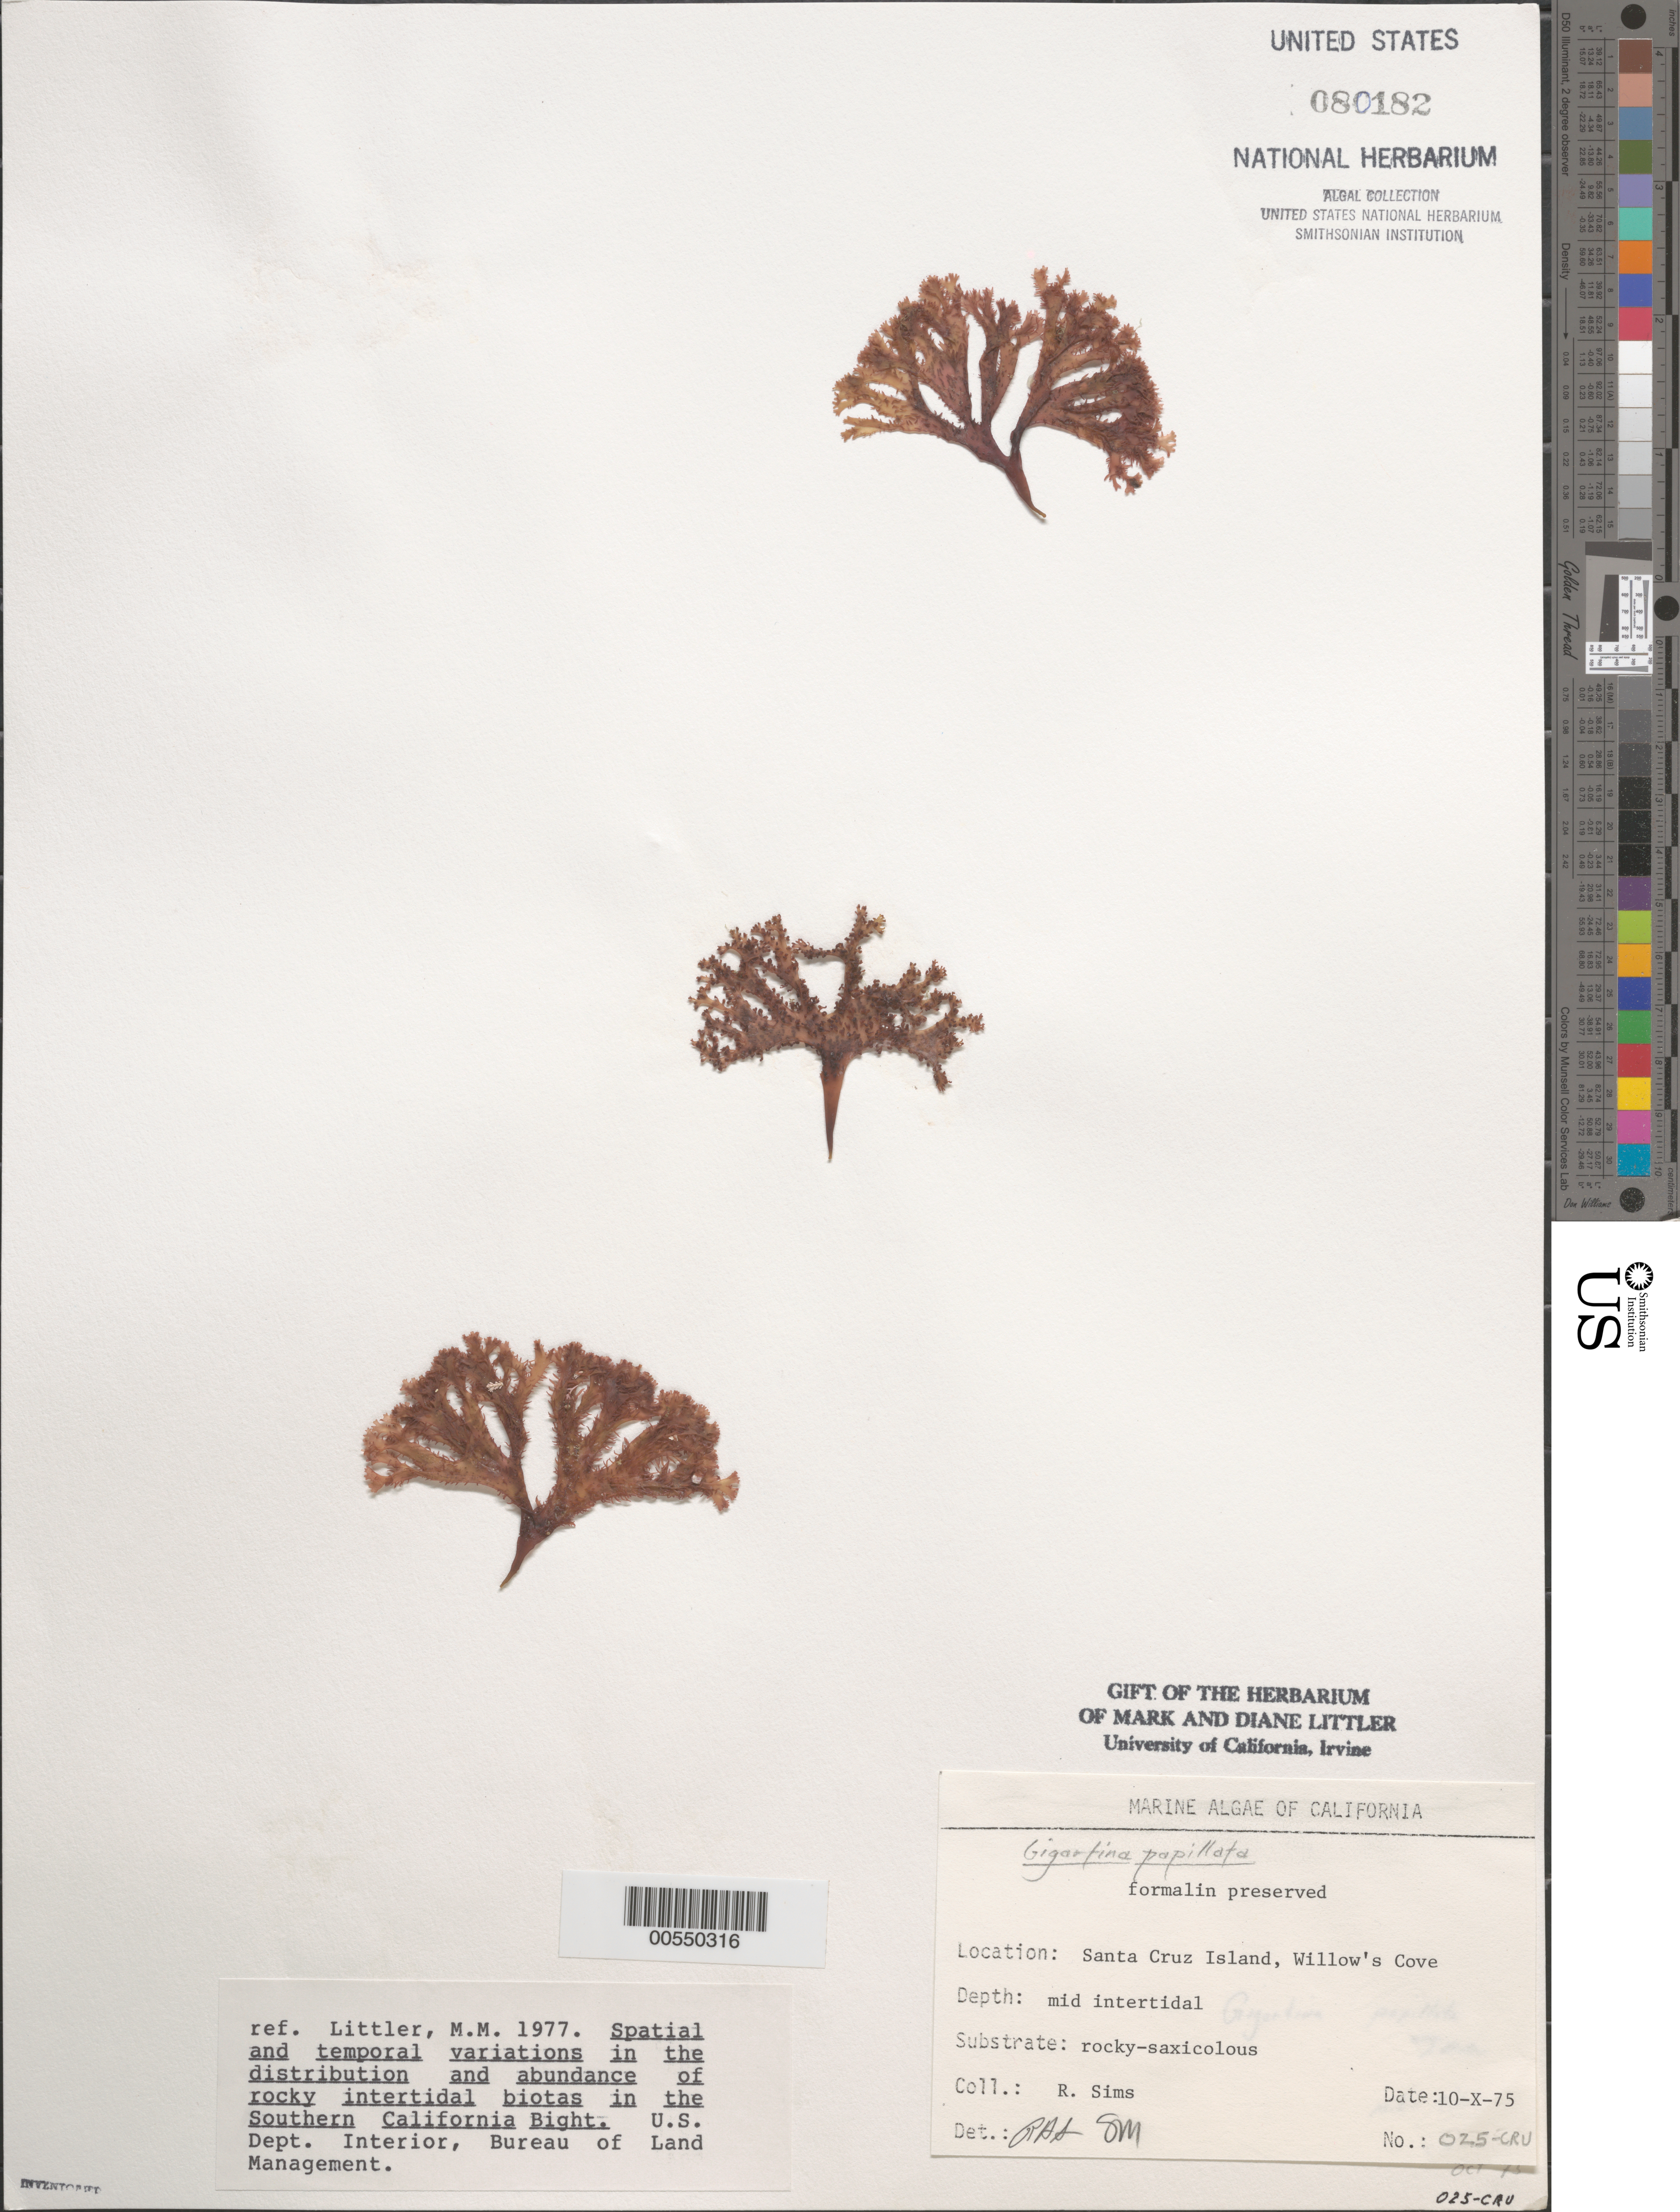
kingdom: Plantae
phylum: Rhodophyta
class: Florideophyceae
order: Gigartinales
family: Phyllophoraceae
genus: Mastocarpus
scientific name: Mastocarpus papillatus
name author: (C. Agardh) Kütz.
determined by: Algae name updating Project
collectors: R. H. Sims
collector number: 025-cru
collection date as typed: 10 Oct 1975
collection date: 1975-10-10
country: United States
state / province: California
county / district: Santa Barbara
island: Santa Cruz Island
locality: Willows Anchorage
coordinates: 33 57'38"N, 119 45'18"W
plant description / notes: BLM-SOCALBIGHT Rocky Intertidal Survey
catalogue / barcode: US 80182